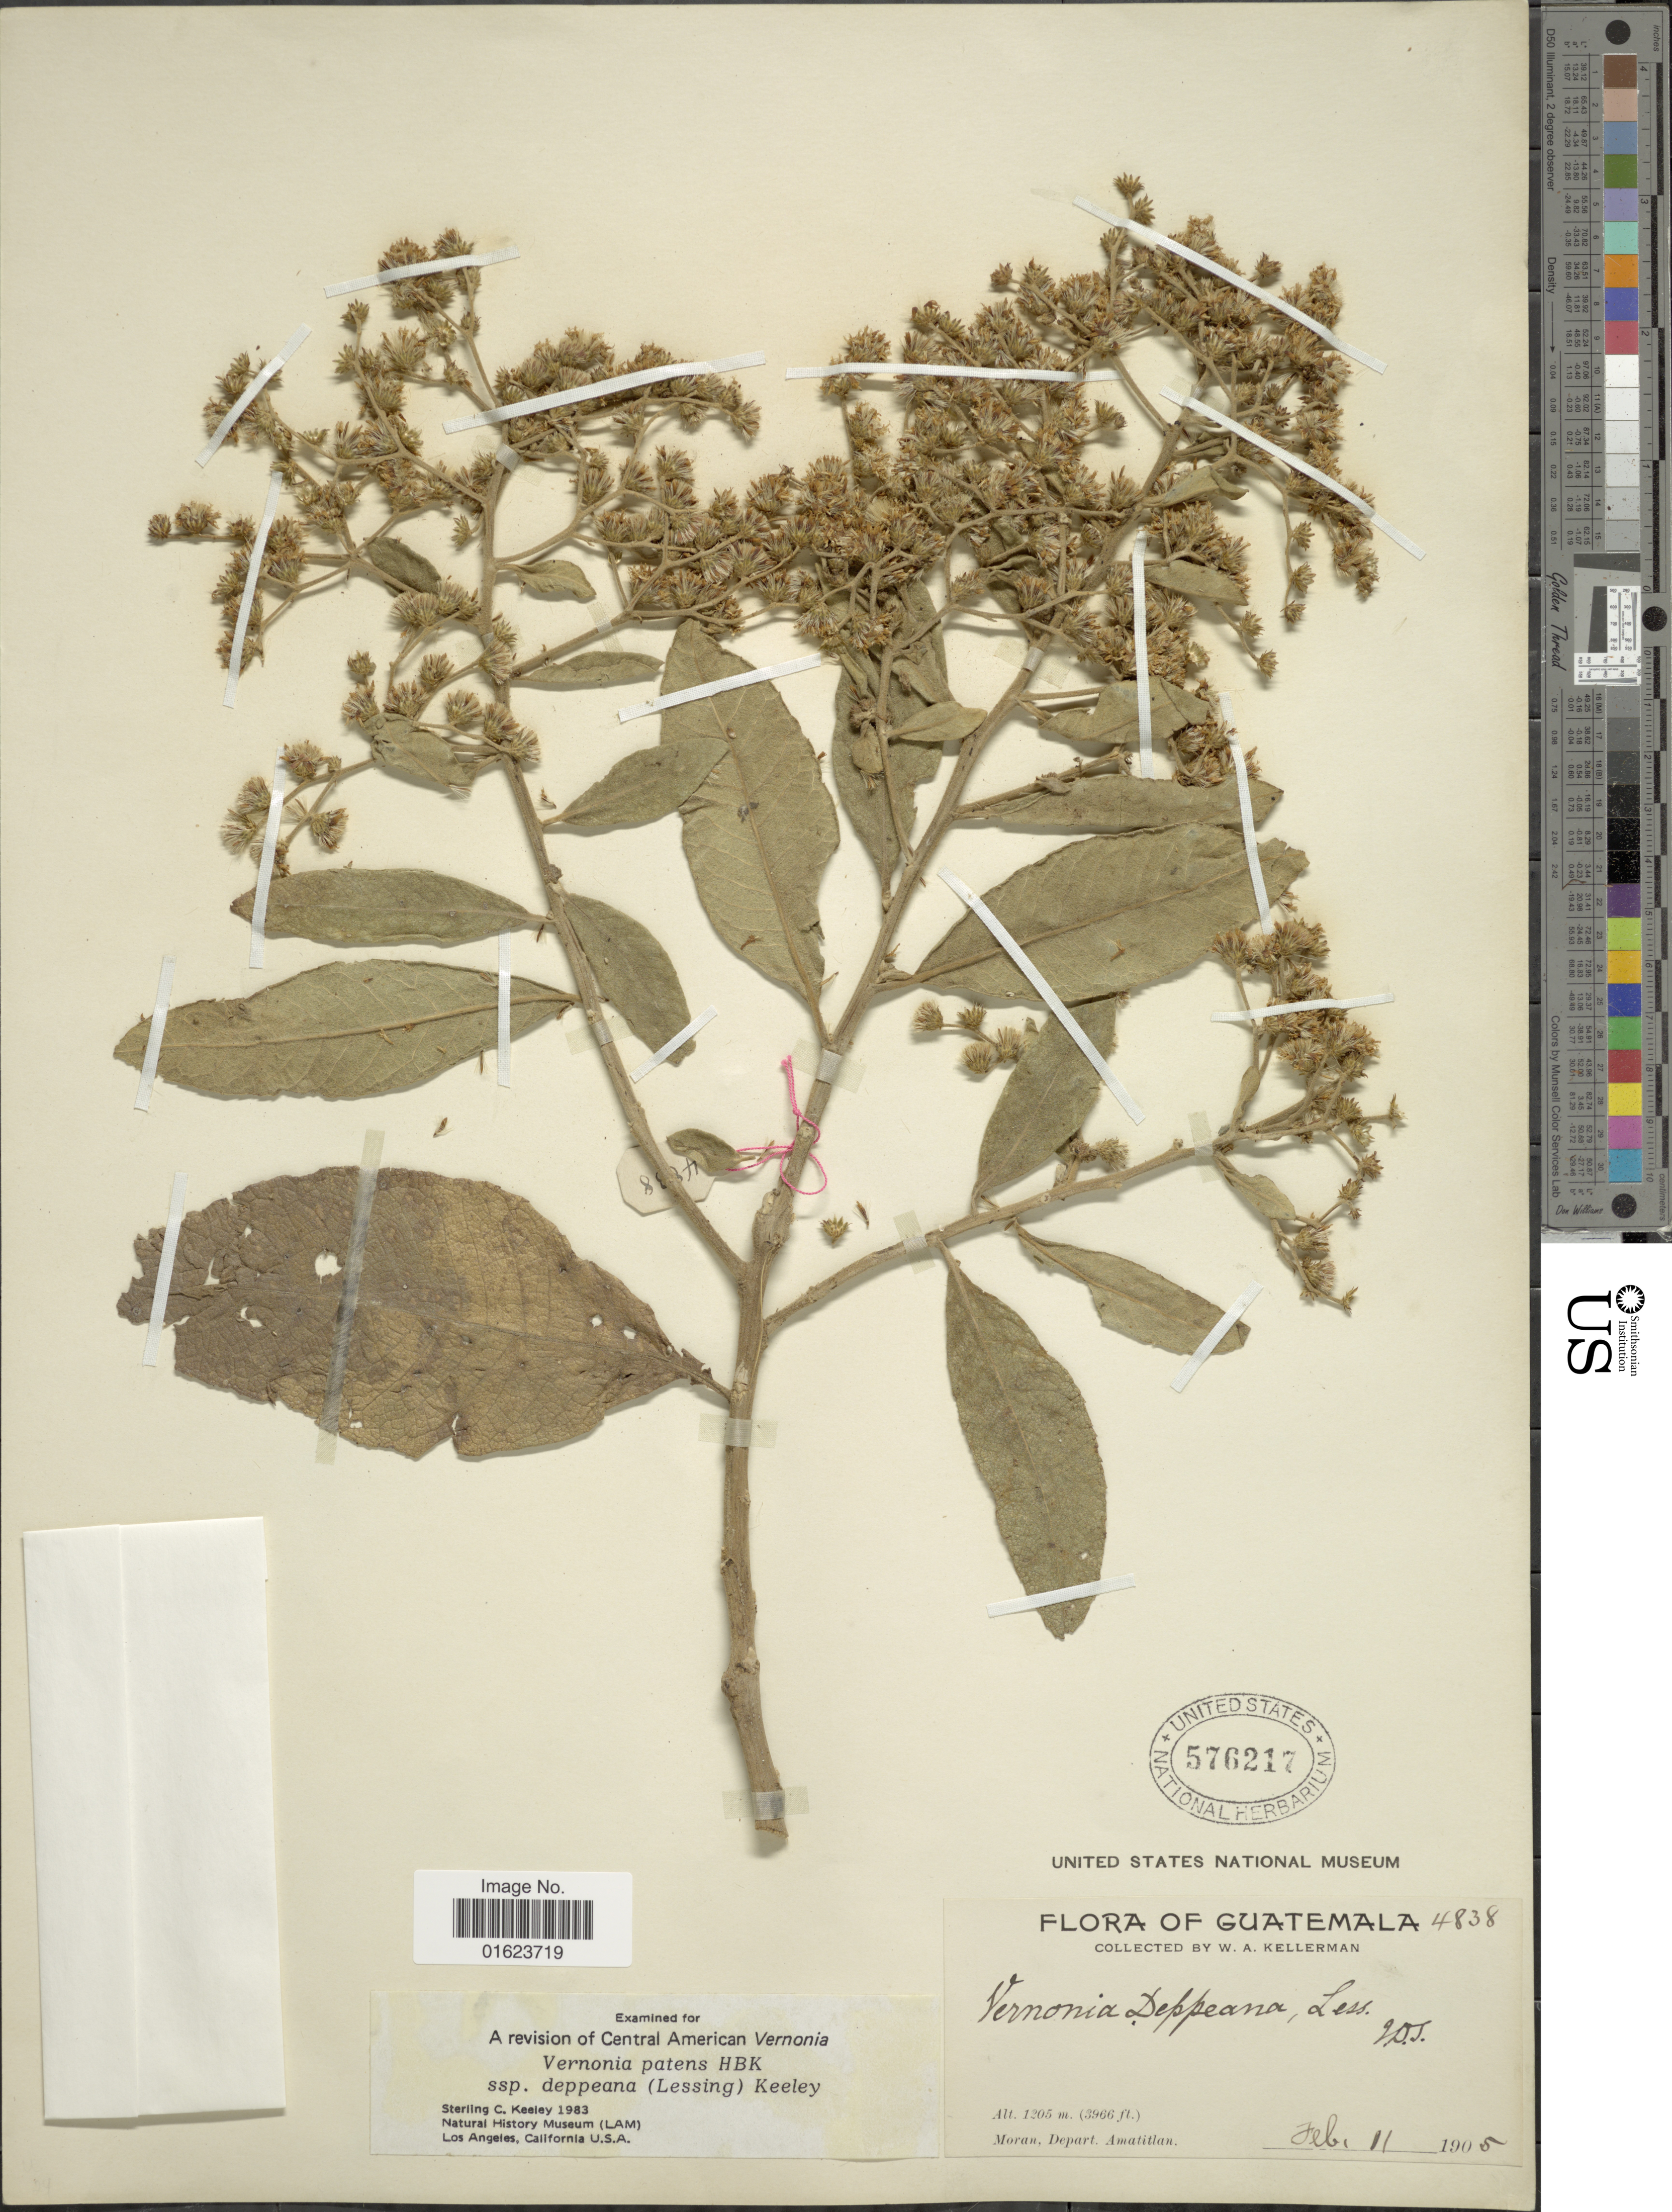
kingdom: Plantae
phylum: Tracheophyta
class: Magnoliopsida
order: Asterales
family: Asteraceae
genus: Vernonanthura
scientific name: Vernonanthura deppeana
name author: (Less.) H. Rob.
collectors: W. Kellerman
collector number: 4838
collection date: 1905-02-11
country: Guatemala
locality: Moran. Depart. Amatitlan.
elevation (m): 1205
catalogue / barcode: US 576217